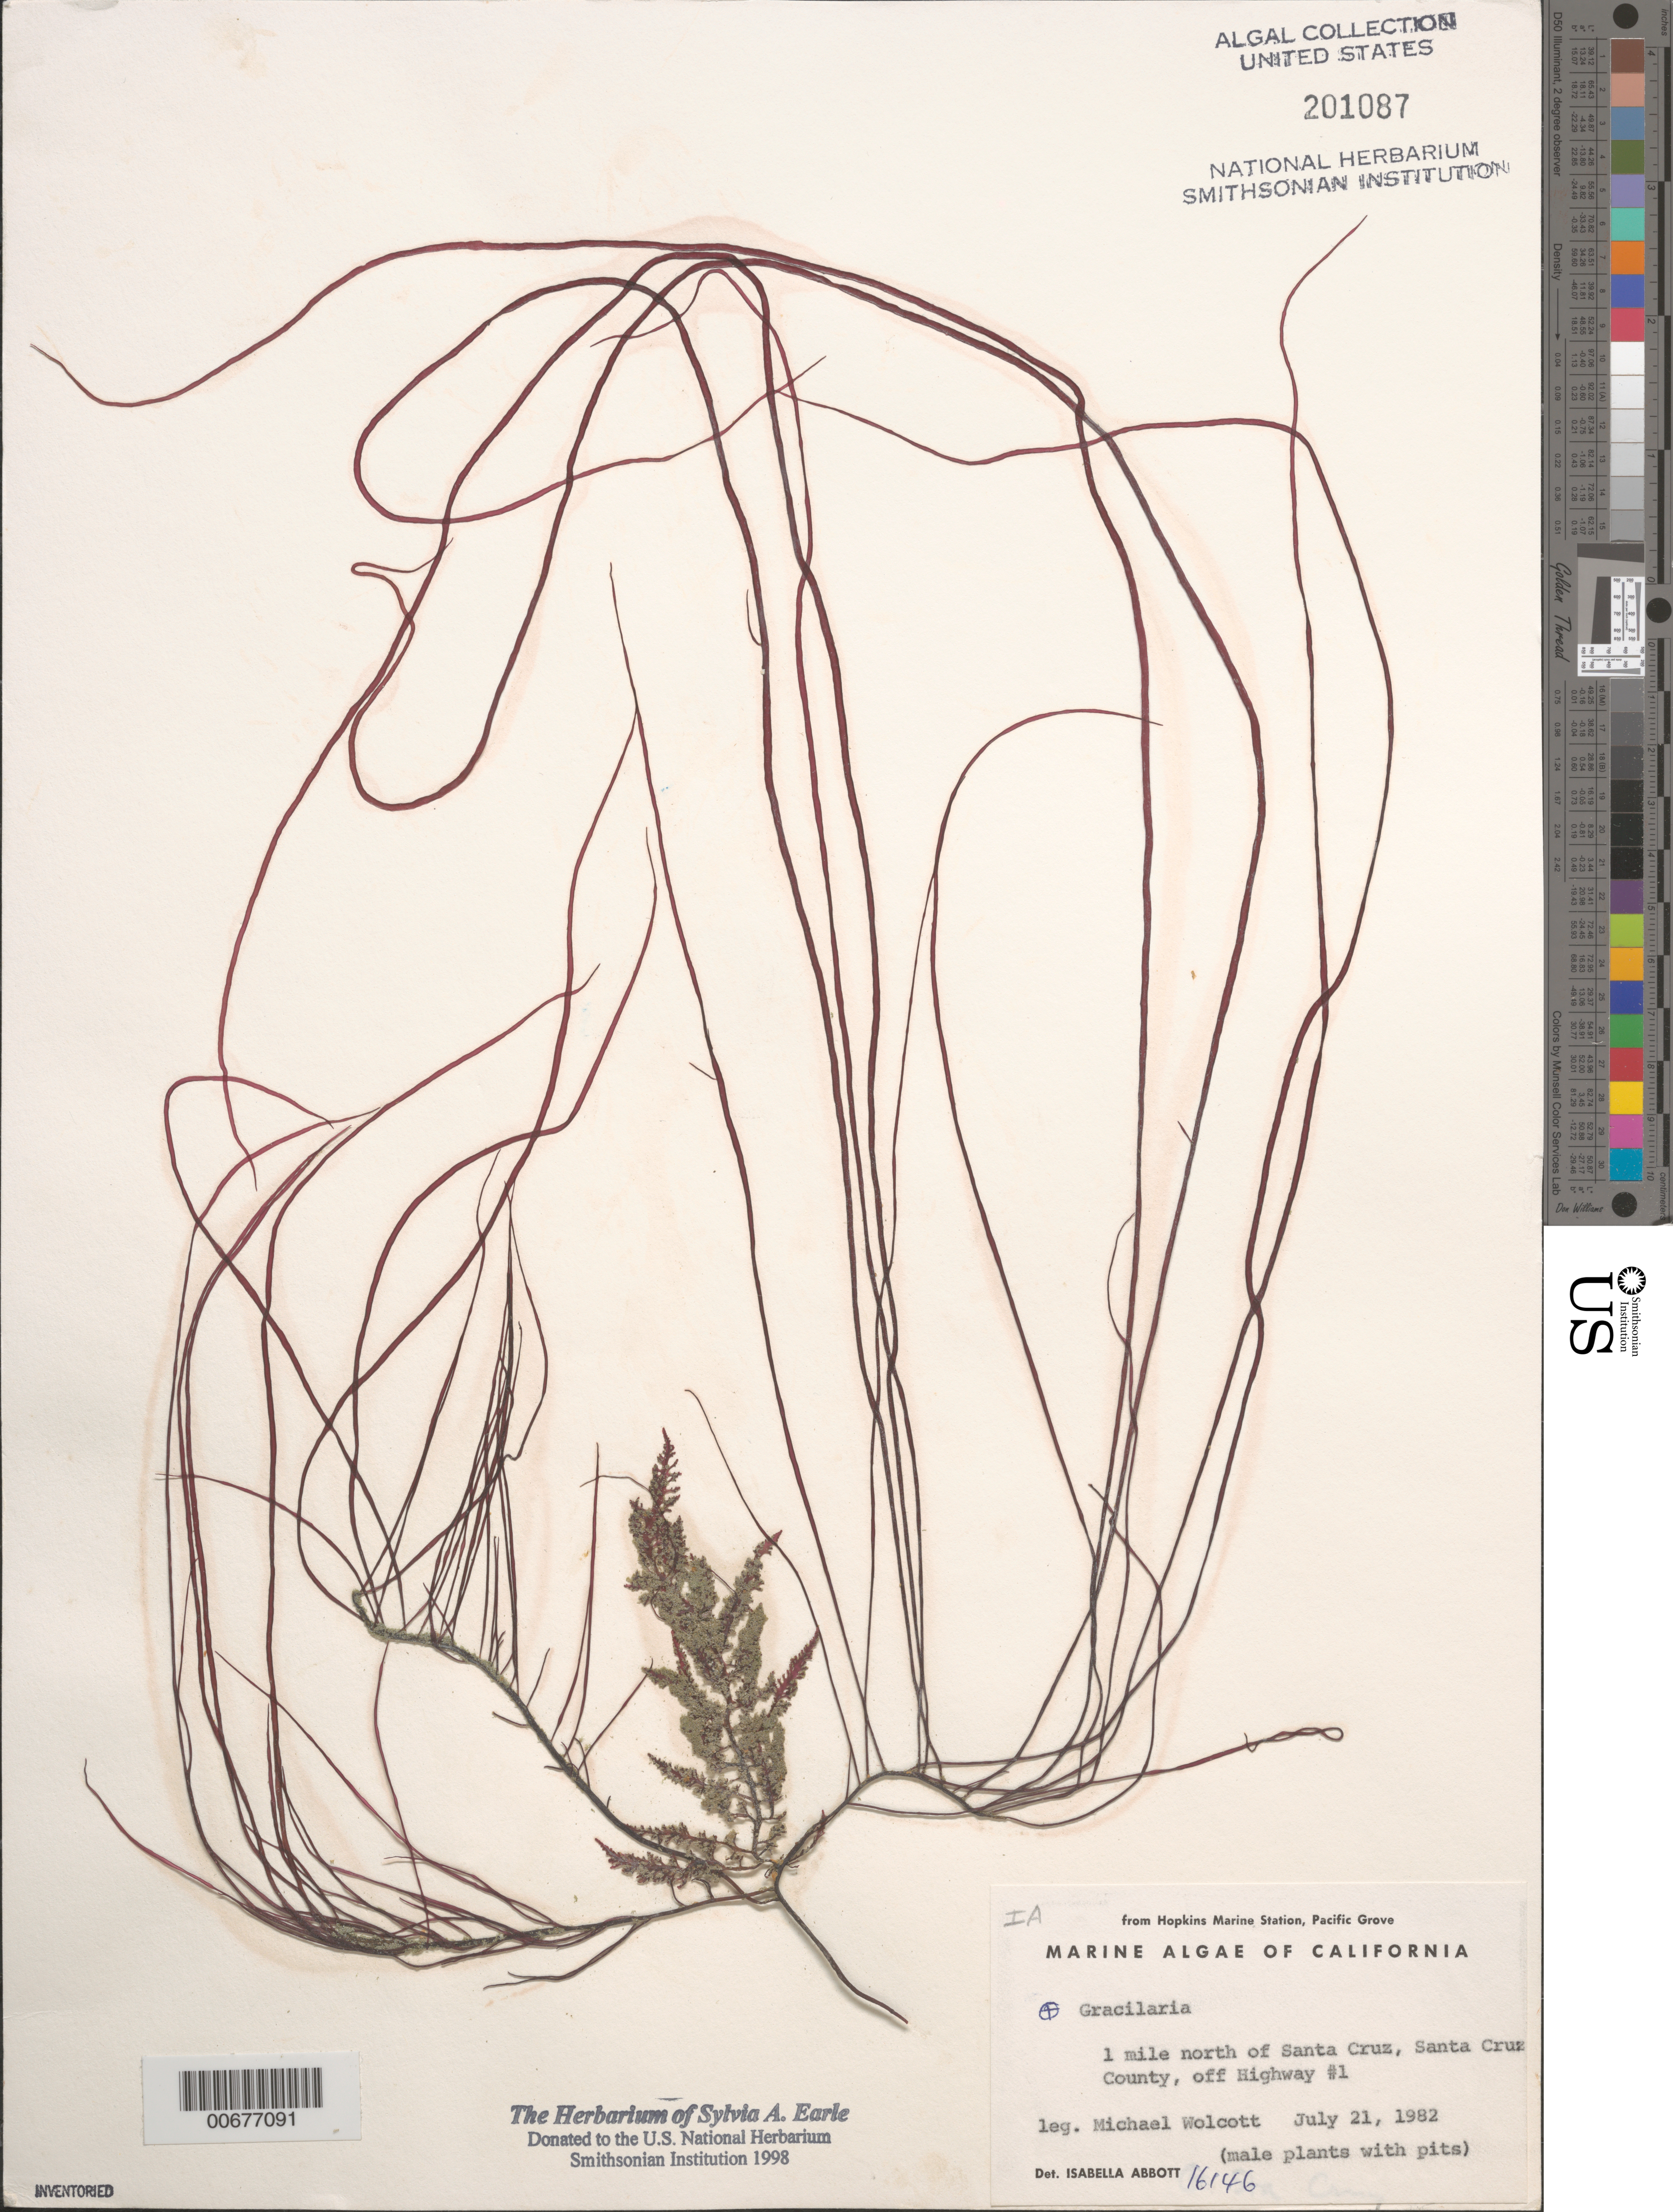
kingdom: Plantae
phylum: Rhodophyta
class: Florideophyceae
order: Gracilariales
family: Gracilariaceae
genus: Gracilaria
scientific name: Gracilaria sp.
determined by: Abbott, Isabella A.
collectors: M. Wolcott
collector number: IAA 16146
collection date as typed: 21 Jul 1982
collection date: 1982-07-21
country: United States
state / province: California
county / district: Santa Cruz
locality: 1 mile north of Santa Cruz, off Highway 1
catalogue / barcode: US 201087